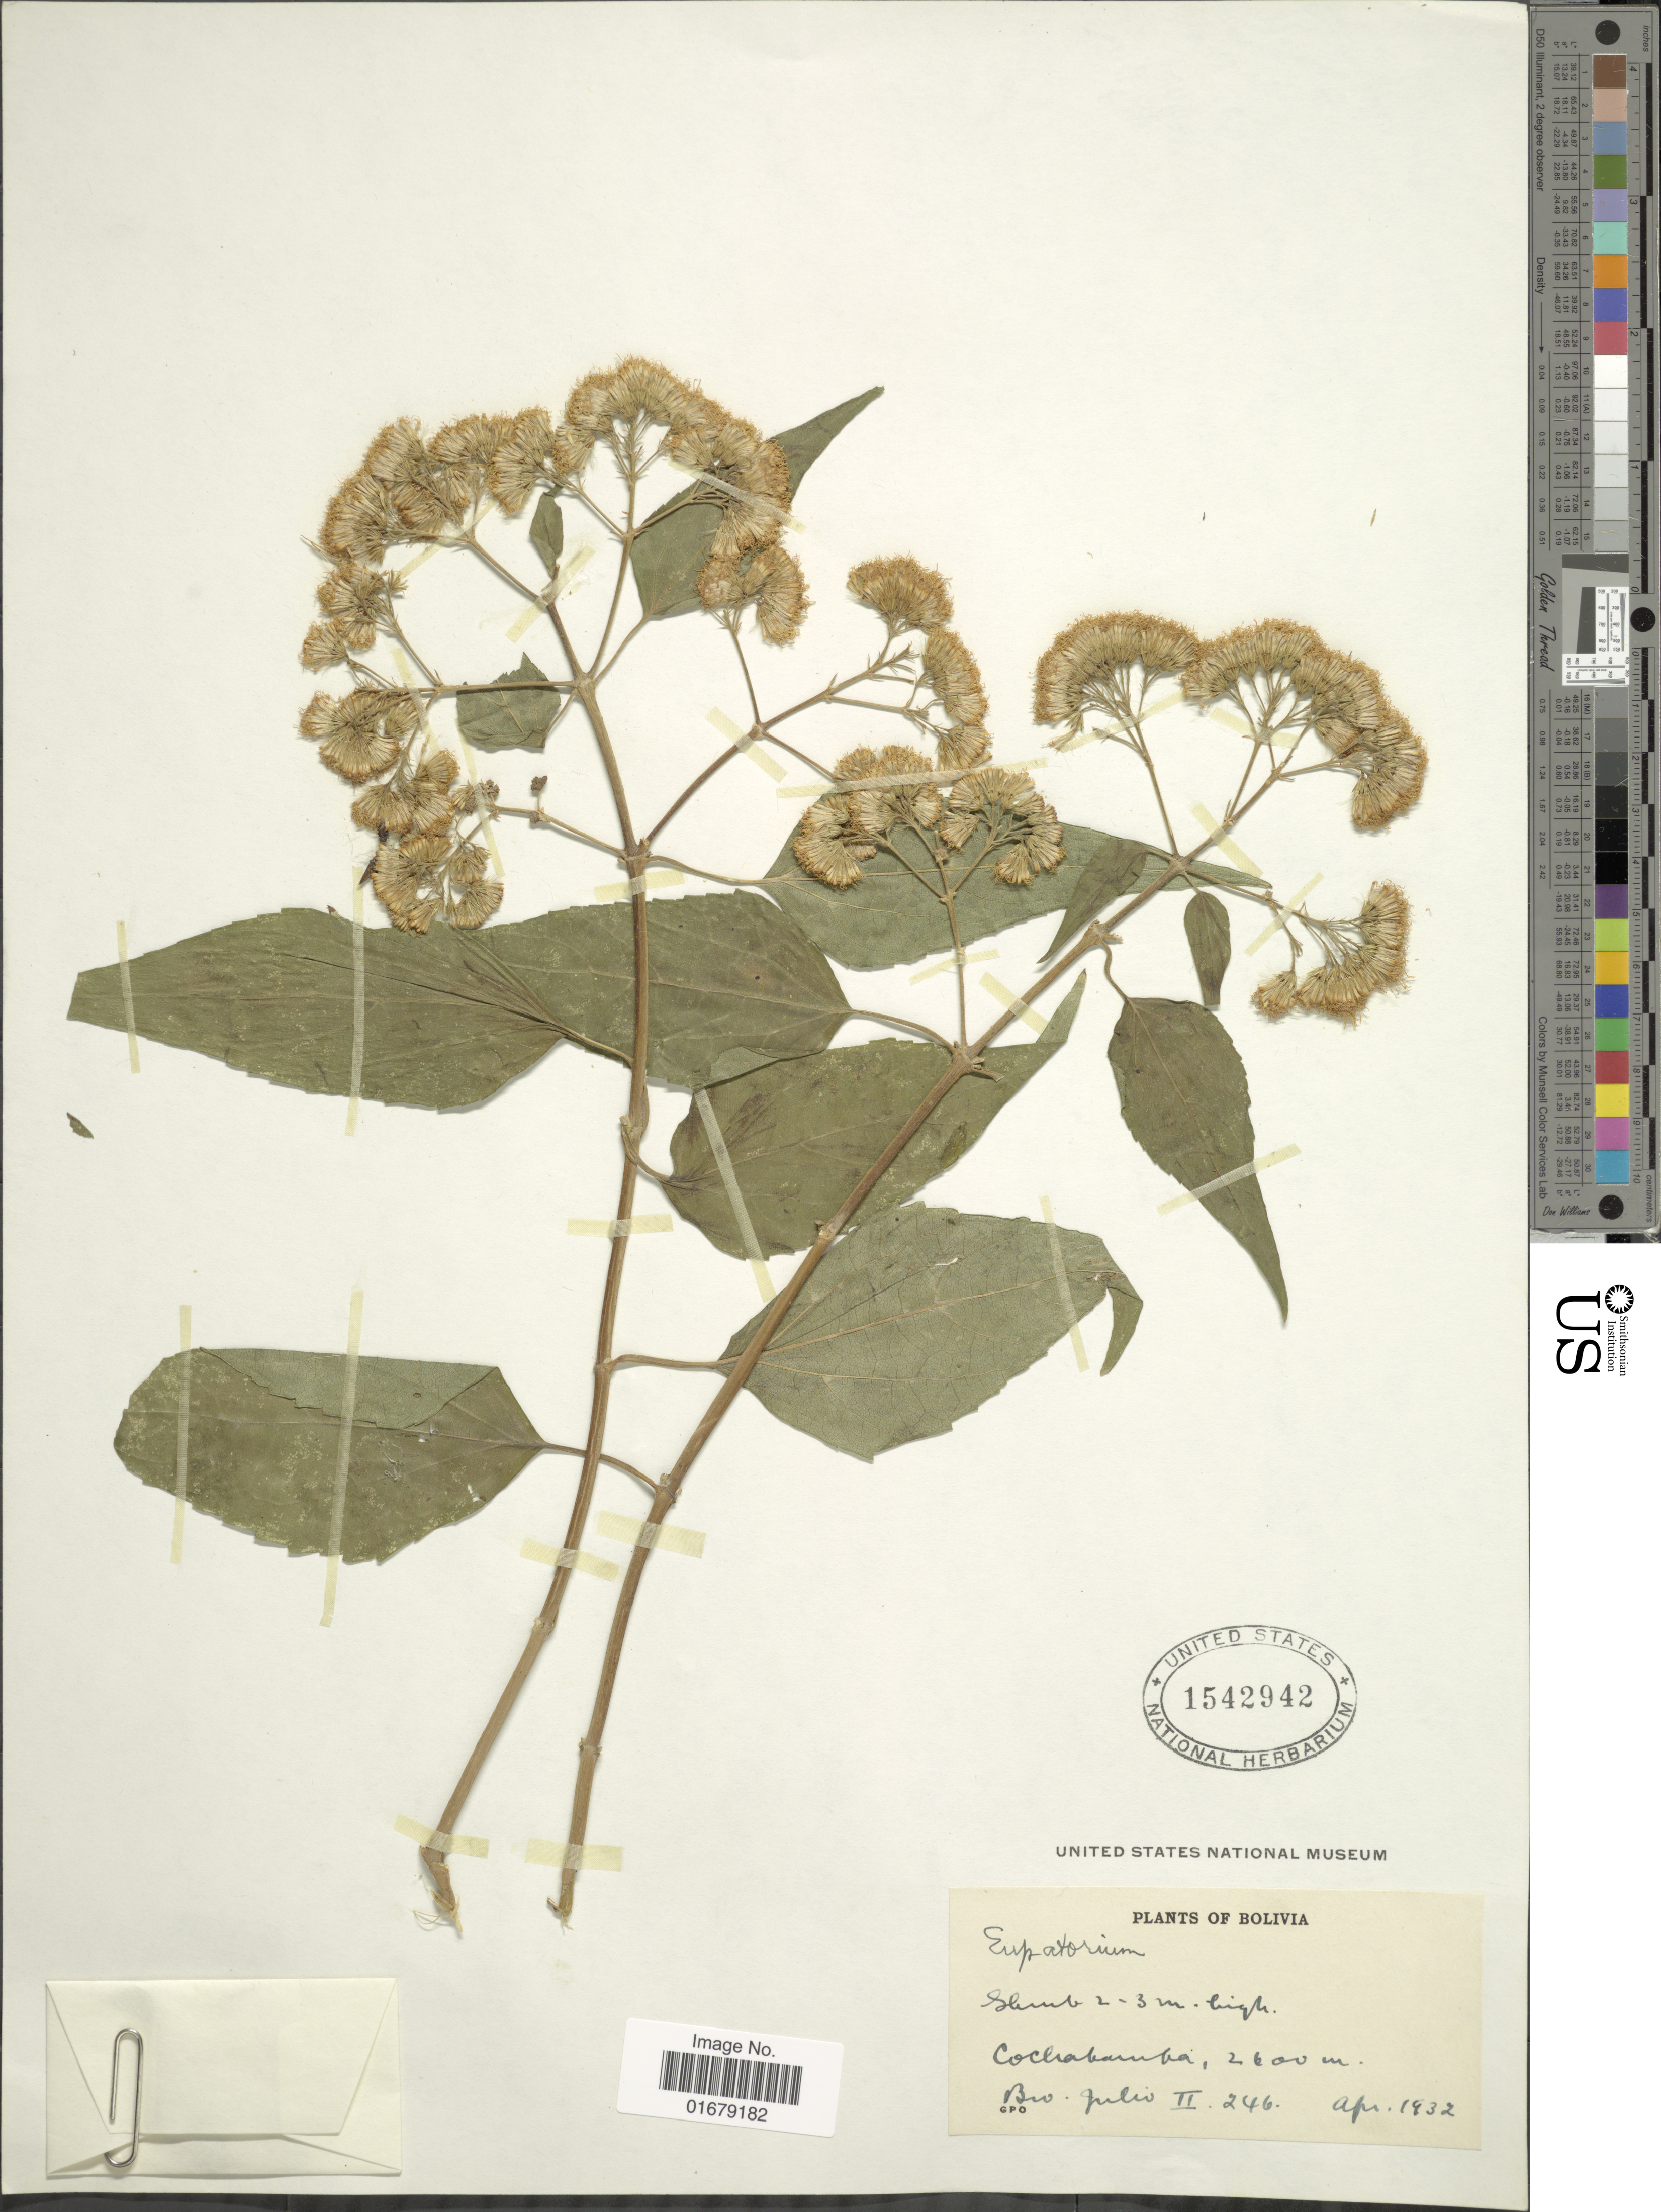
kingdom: Plantae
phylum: Tracheophyta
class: Magnoliopsida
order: Asterales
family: Asteraceae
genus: Kaunia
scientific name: Kaunia longipetiolata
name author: (Sch. Bip. ex Rusby) R.M. King & H. Rob.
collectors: Bro. Julio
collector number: II246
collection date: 1932-04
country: Bolivia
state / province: Cochabamba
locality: Bolivia. Cochabamba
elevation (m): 2600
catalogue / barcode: US 1542942